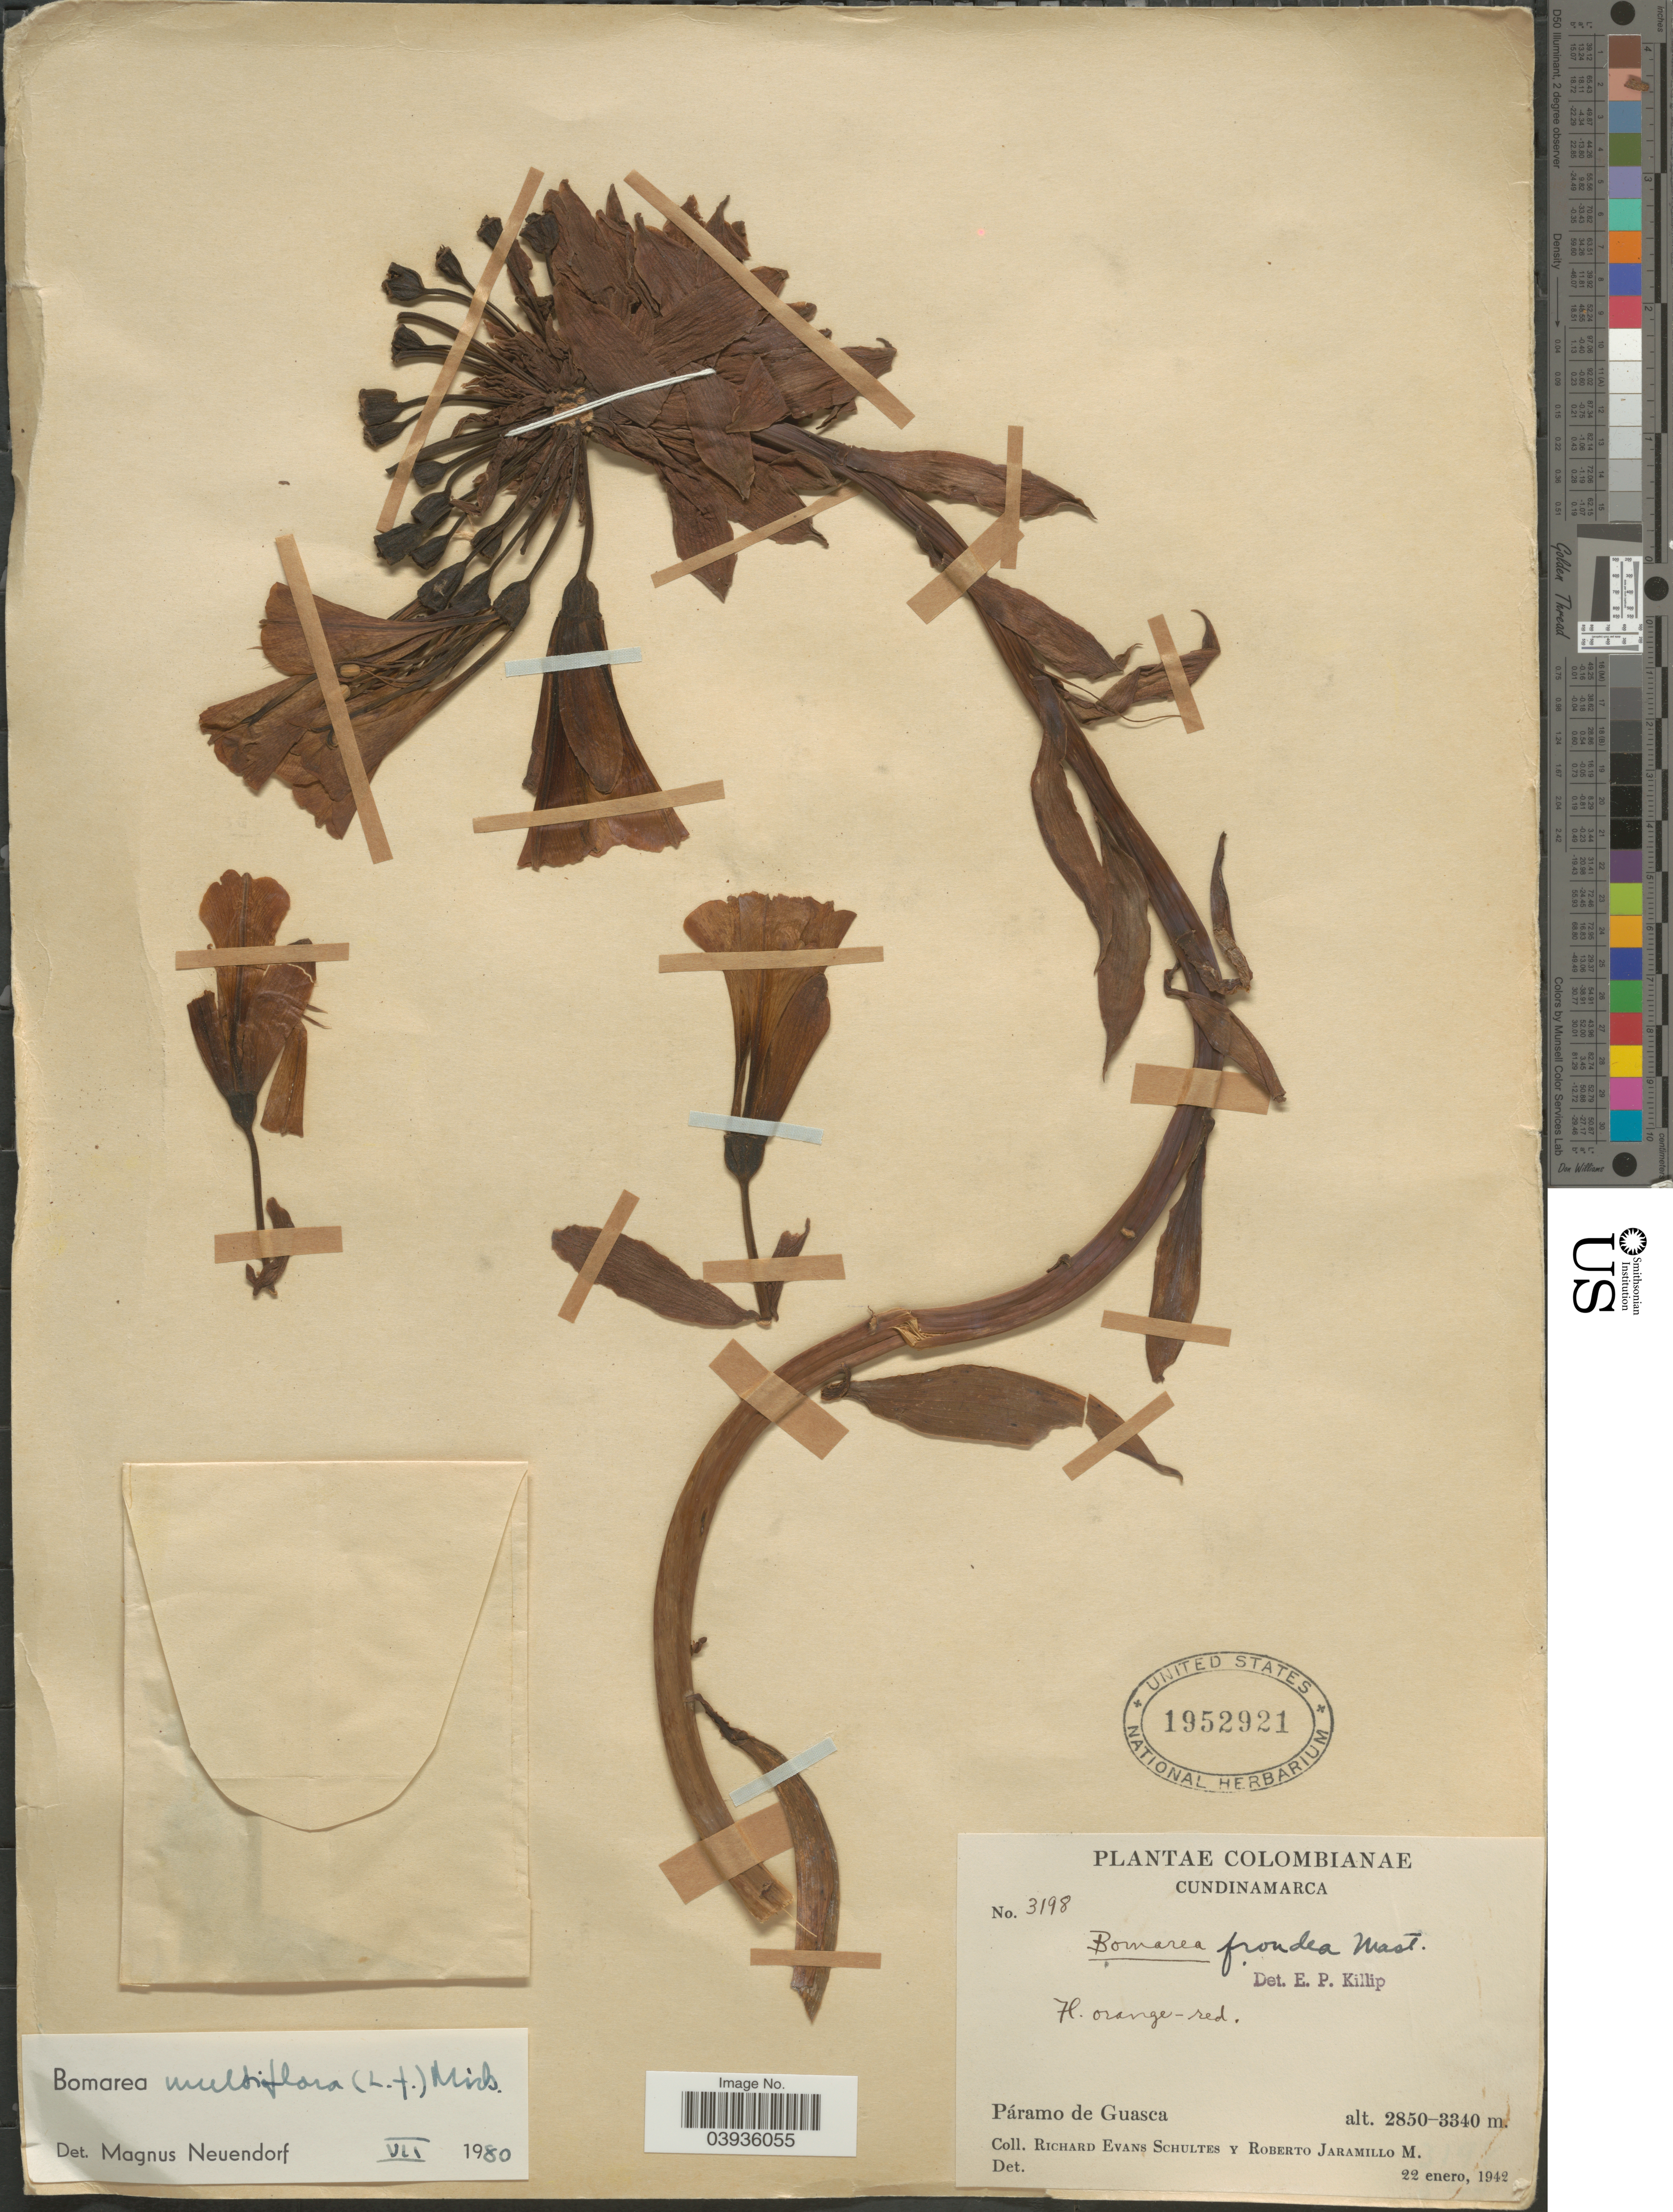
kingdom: Plantae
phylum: Tracheophyta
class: Liliopsida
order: Liliales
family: Alstroemeriaceae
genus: Bomarea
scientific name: Bomarea multiflora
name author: (L. f.) Mirb.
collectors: R. E. Schultes & R. Jaramillo M.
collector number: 3198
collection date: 1942-01-22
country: Colombia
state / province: Cundinamarca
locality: Páramo de Guasca.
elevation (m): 2850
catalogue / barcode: US 1952921